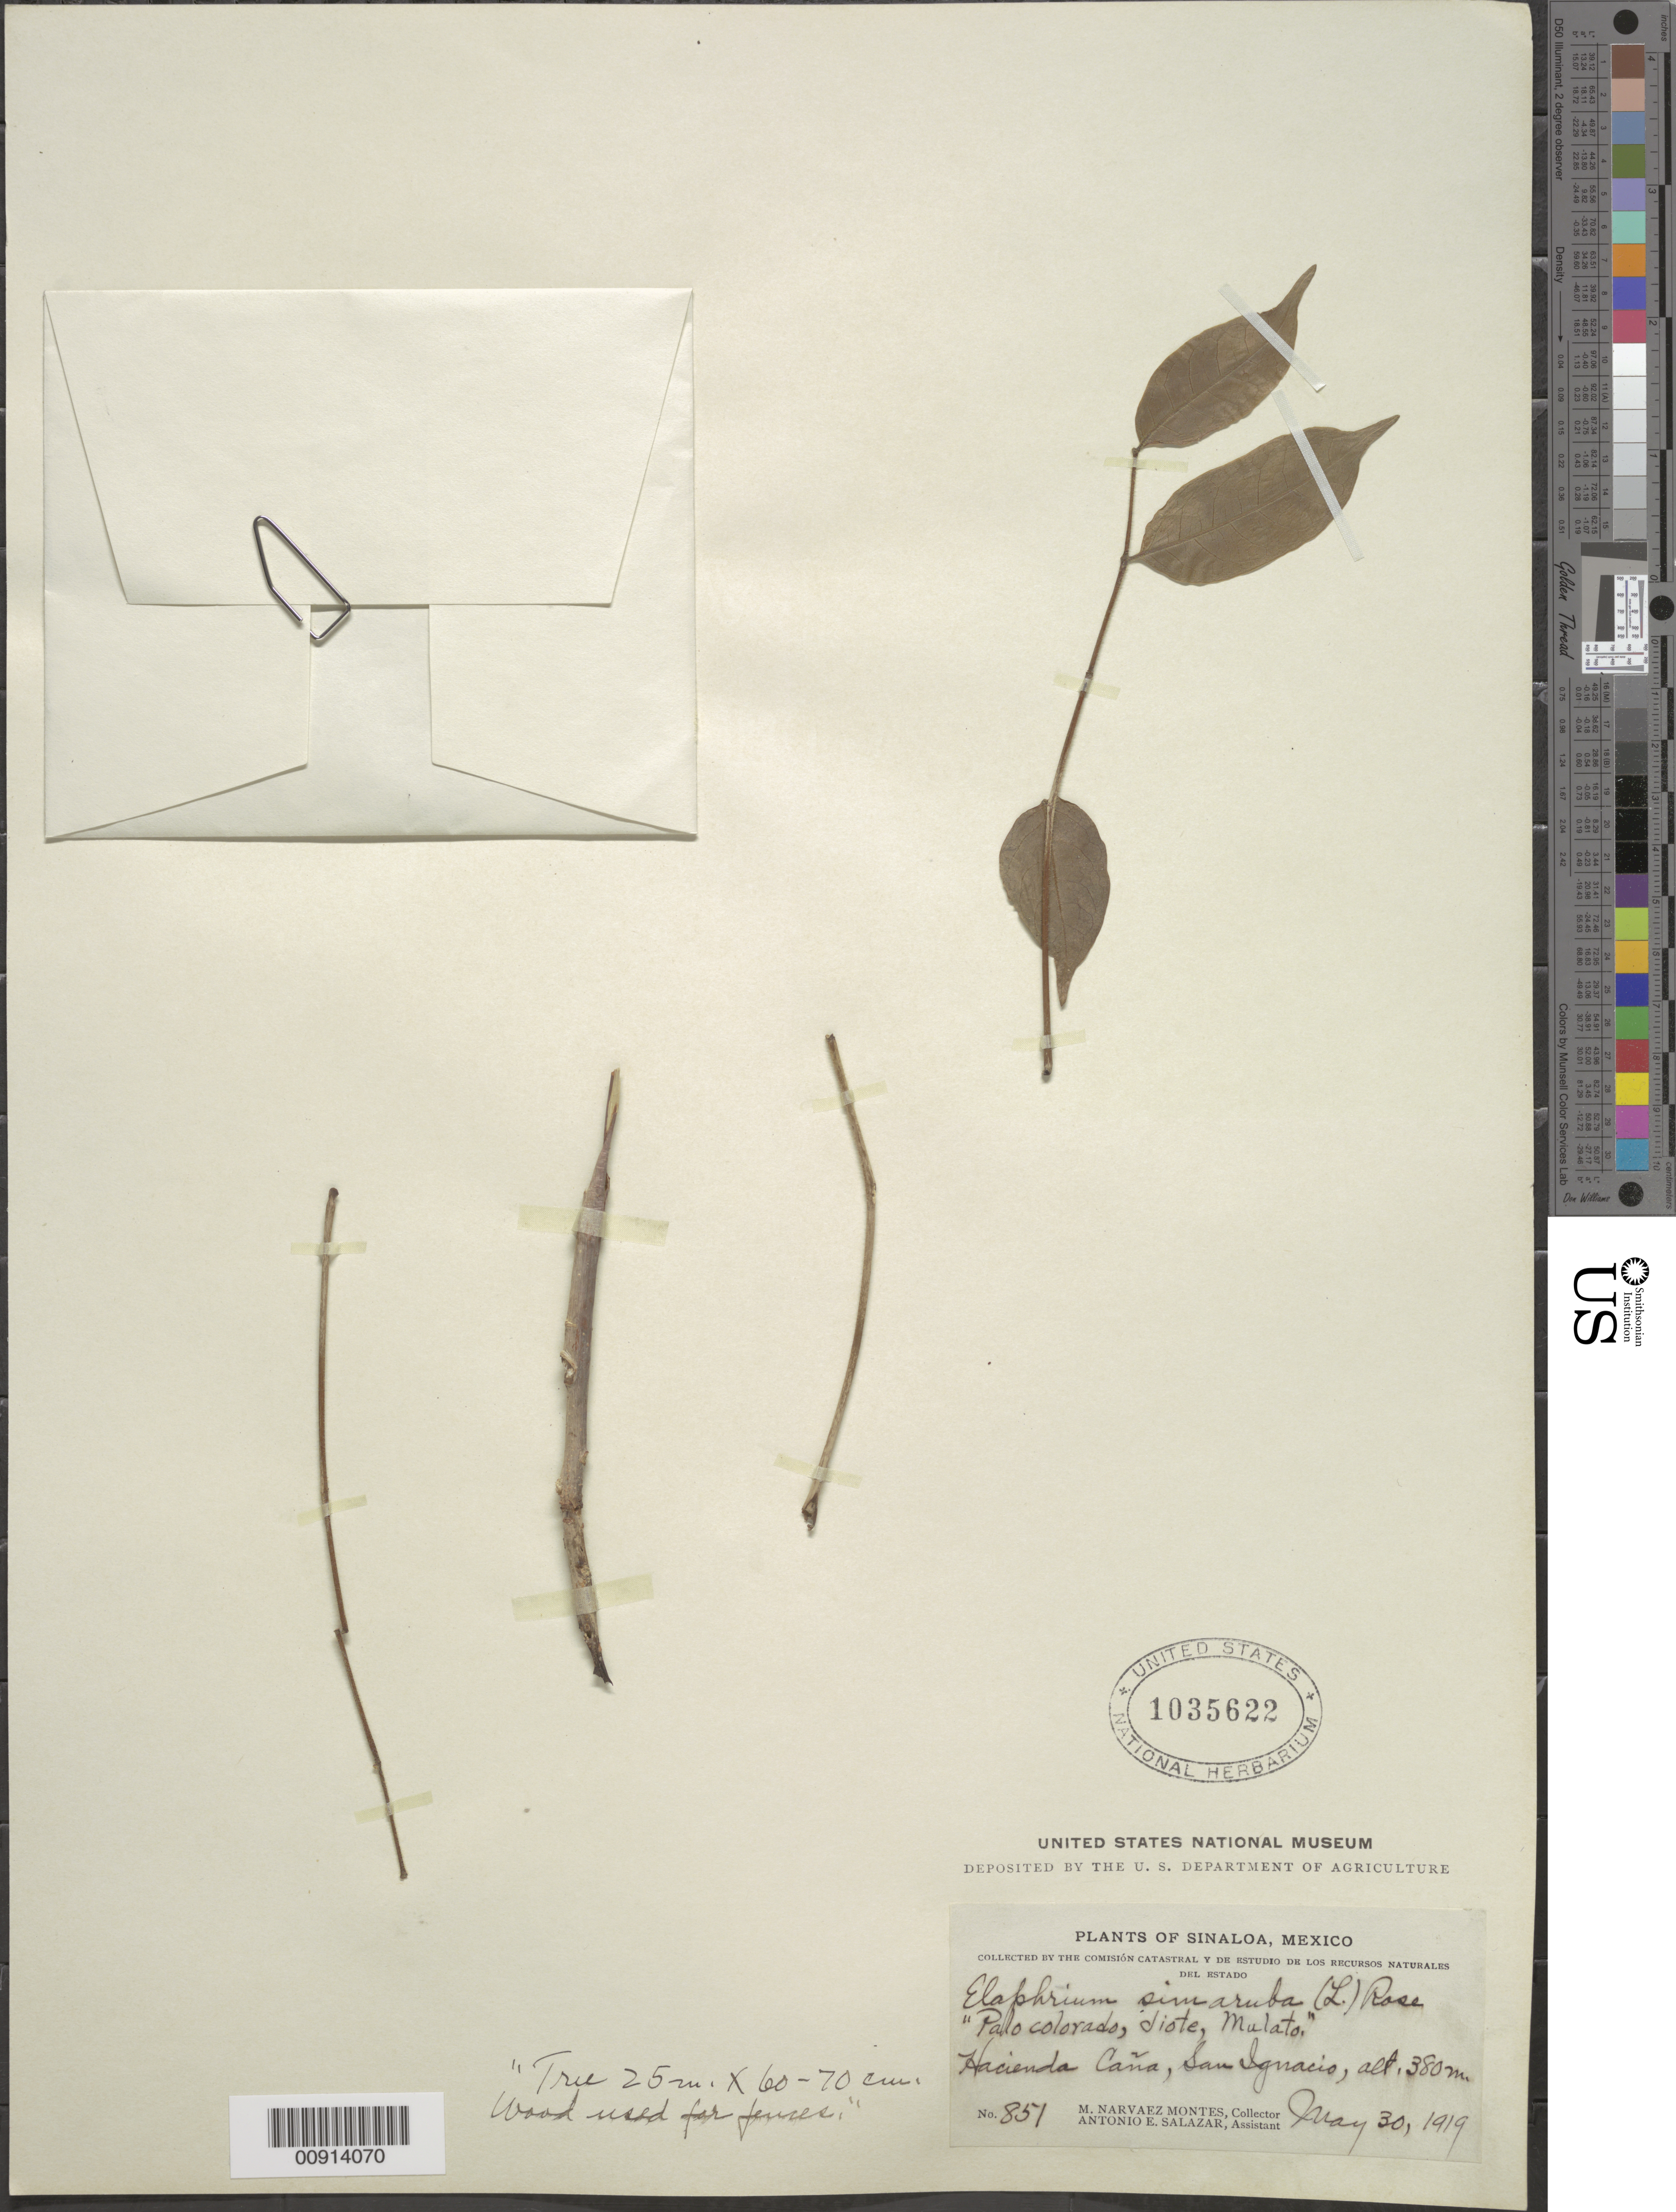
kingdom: Plantae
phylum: Tracheophyta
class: Magnoliopsida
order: Sapindales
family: Burseraceae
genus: Bursera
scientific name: Bursera simaruba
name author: (L.) Sarg.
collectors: M. Narvaez-Montes & A. E. Salazar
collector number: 851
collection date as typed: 30 May 1919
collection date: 1919-05-30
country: Mexico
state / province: Sinaloa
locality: Hacienda Caña, San Ignacio, Sinaloa.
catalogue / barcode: US 1035622